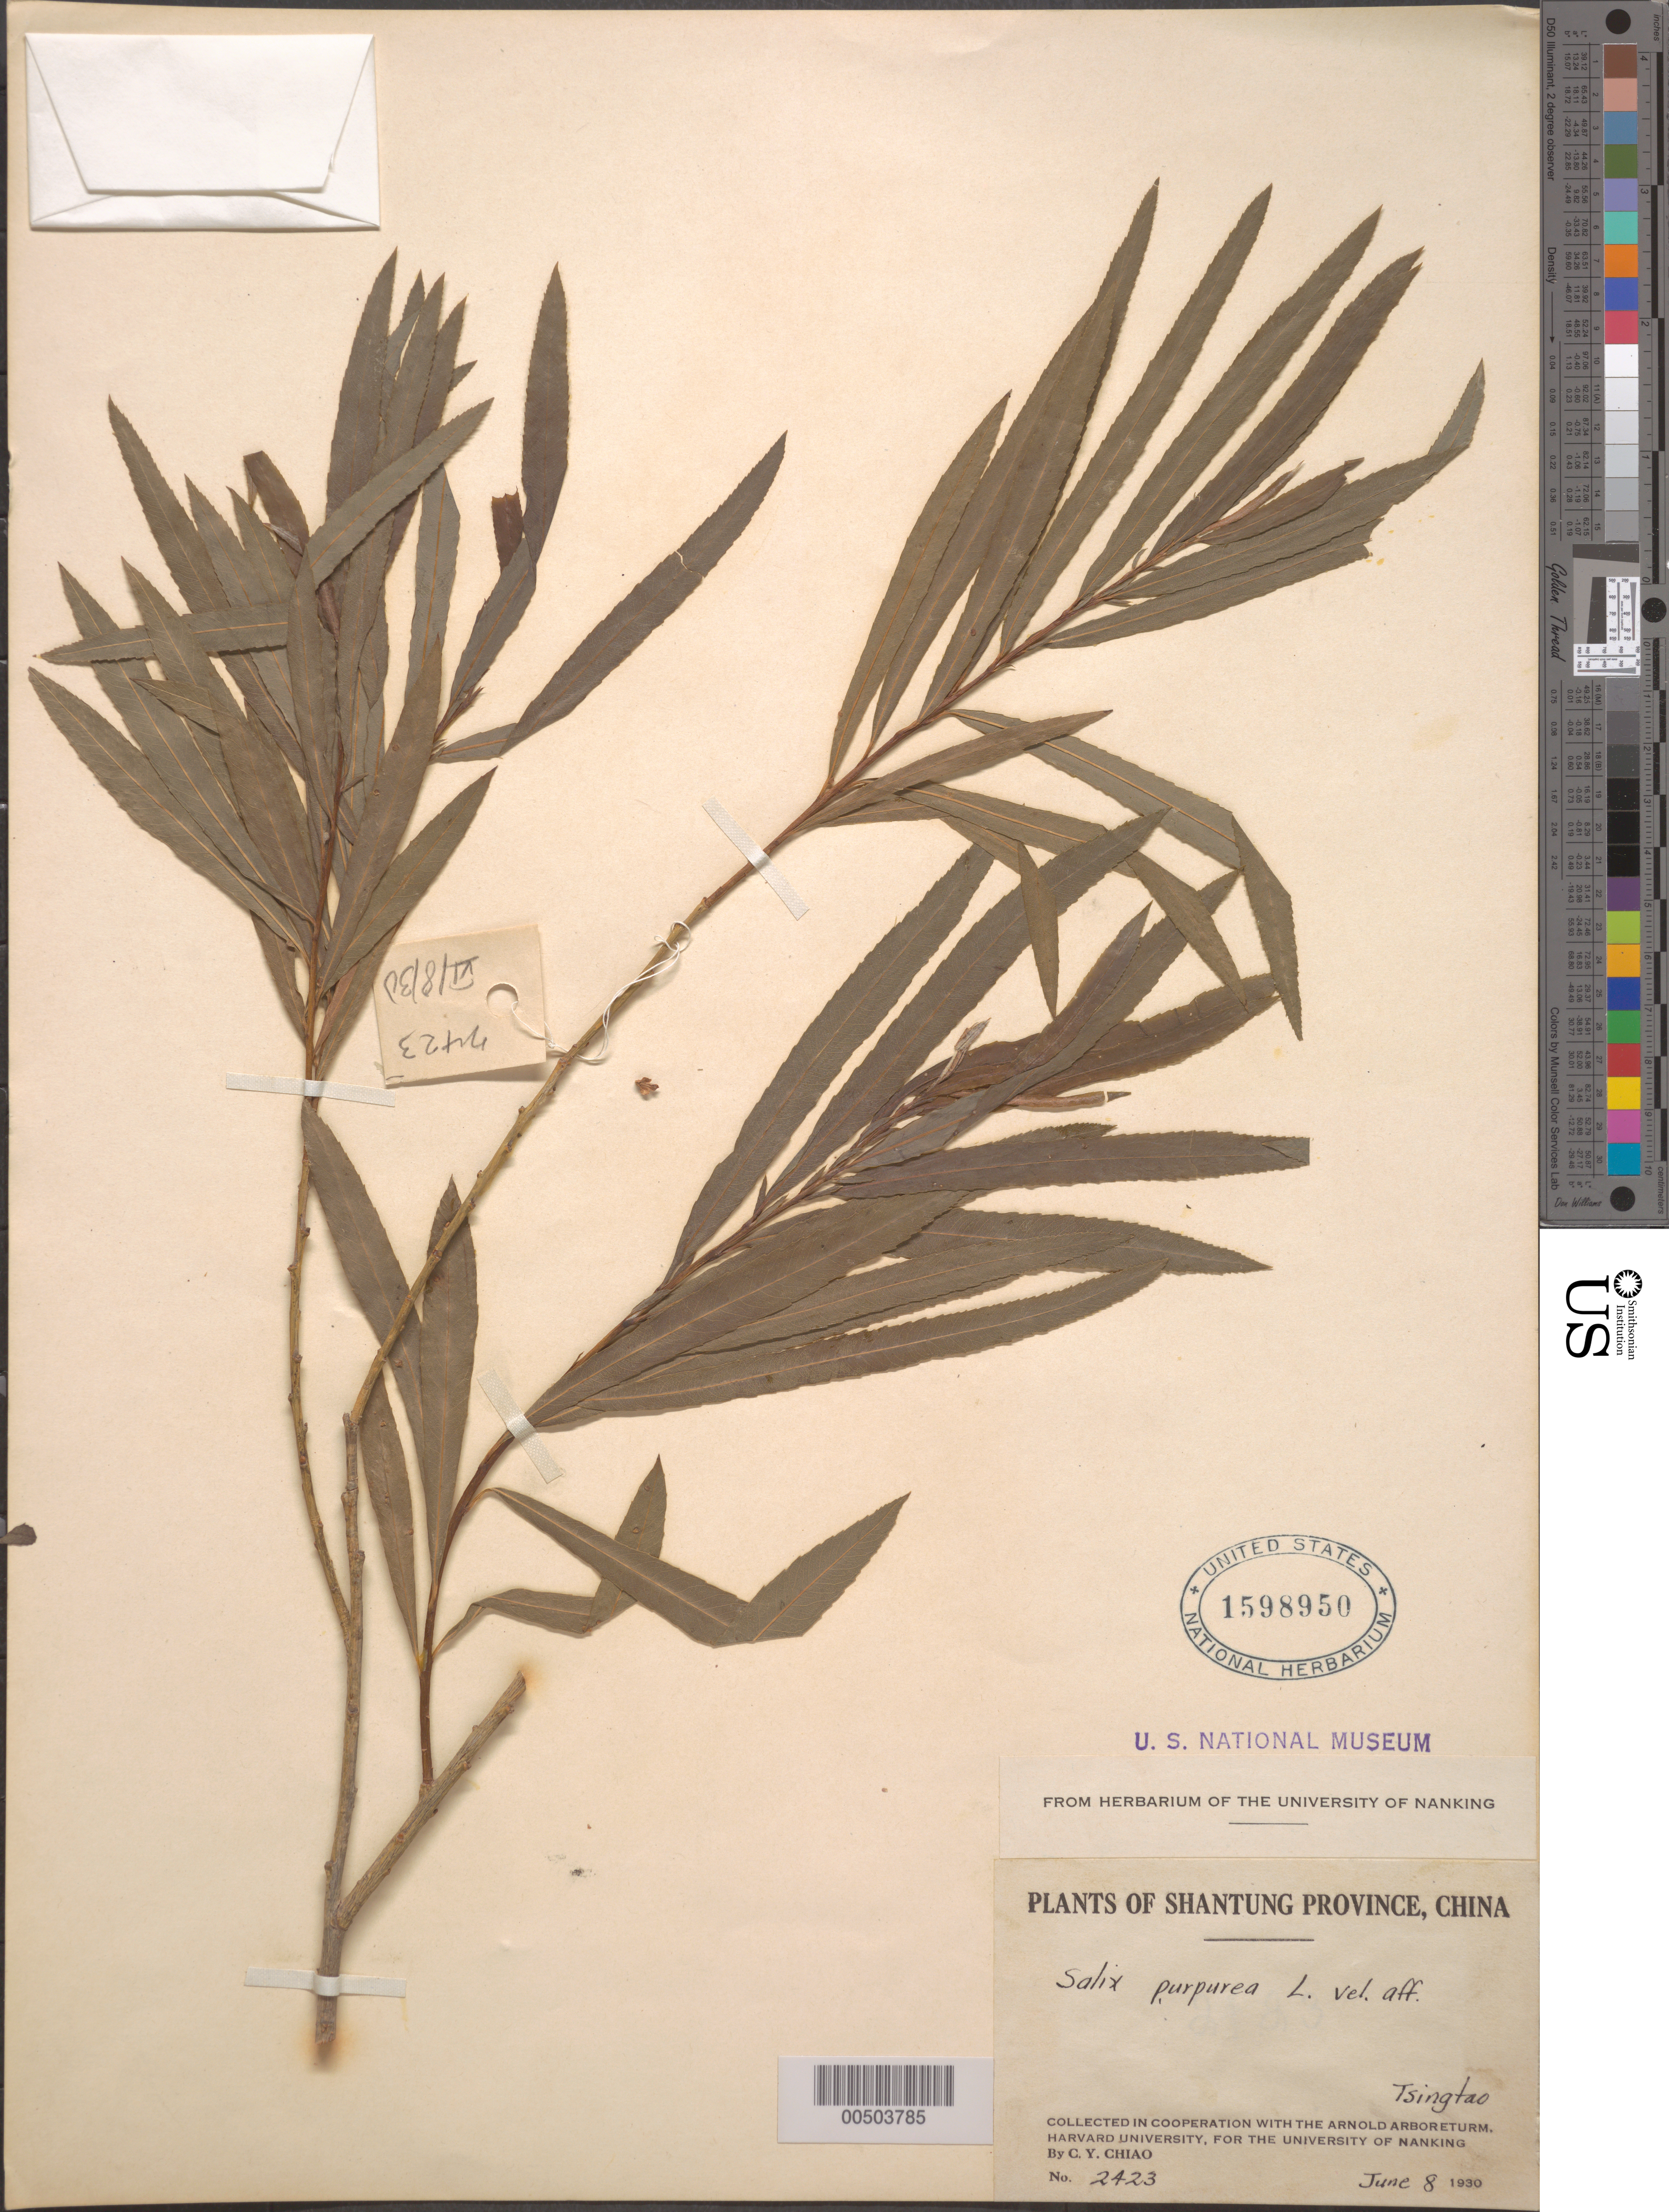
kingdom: Plantae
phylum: Tracheophyta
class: Magnoliopsida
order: Malpighiales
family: Salicaceae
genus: Salix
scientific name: Salix purpurea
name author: L.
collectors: C. Y. Chiao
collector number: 2423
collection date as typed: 08 Jun 1930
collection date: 1930-06-08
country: China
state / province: Shandong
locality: Tsingtao (Qingdao) District (?)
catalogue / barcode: US 1598950